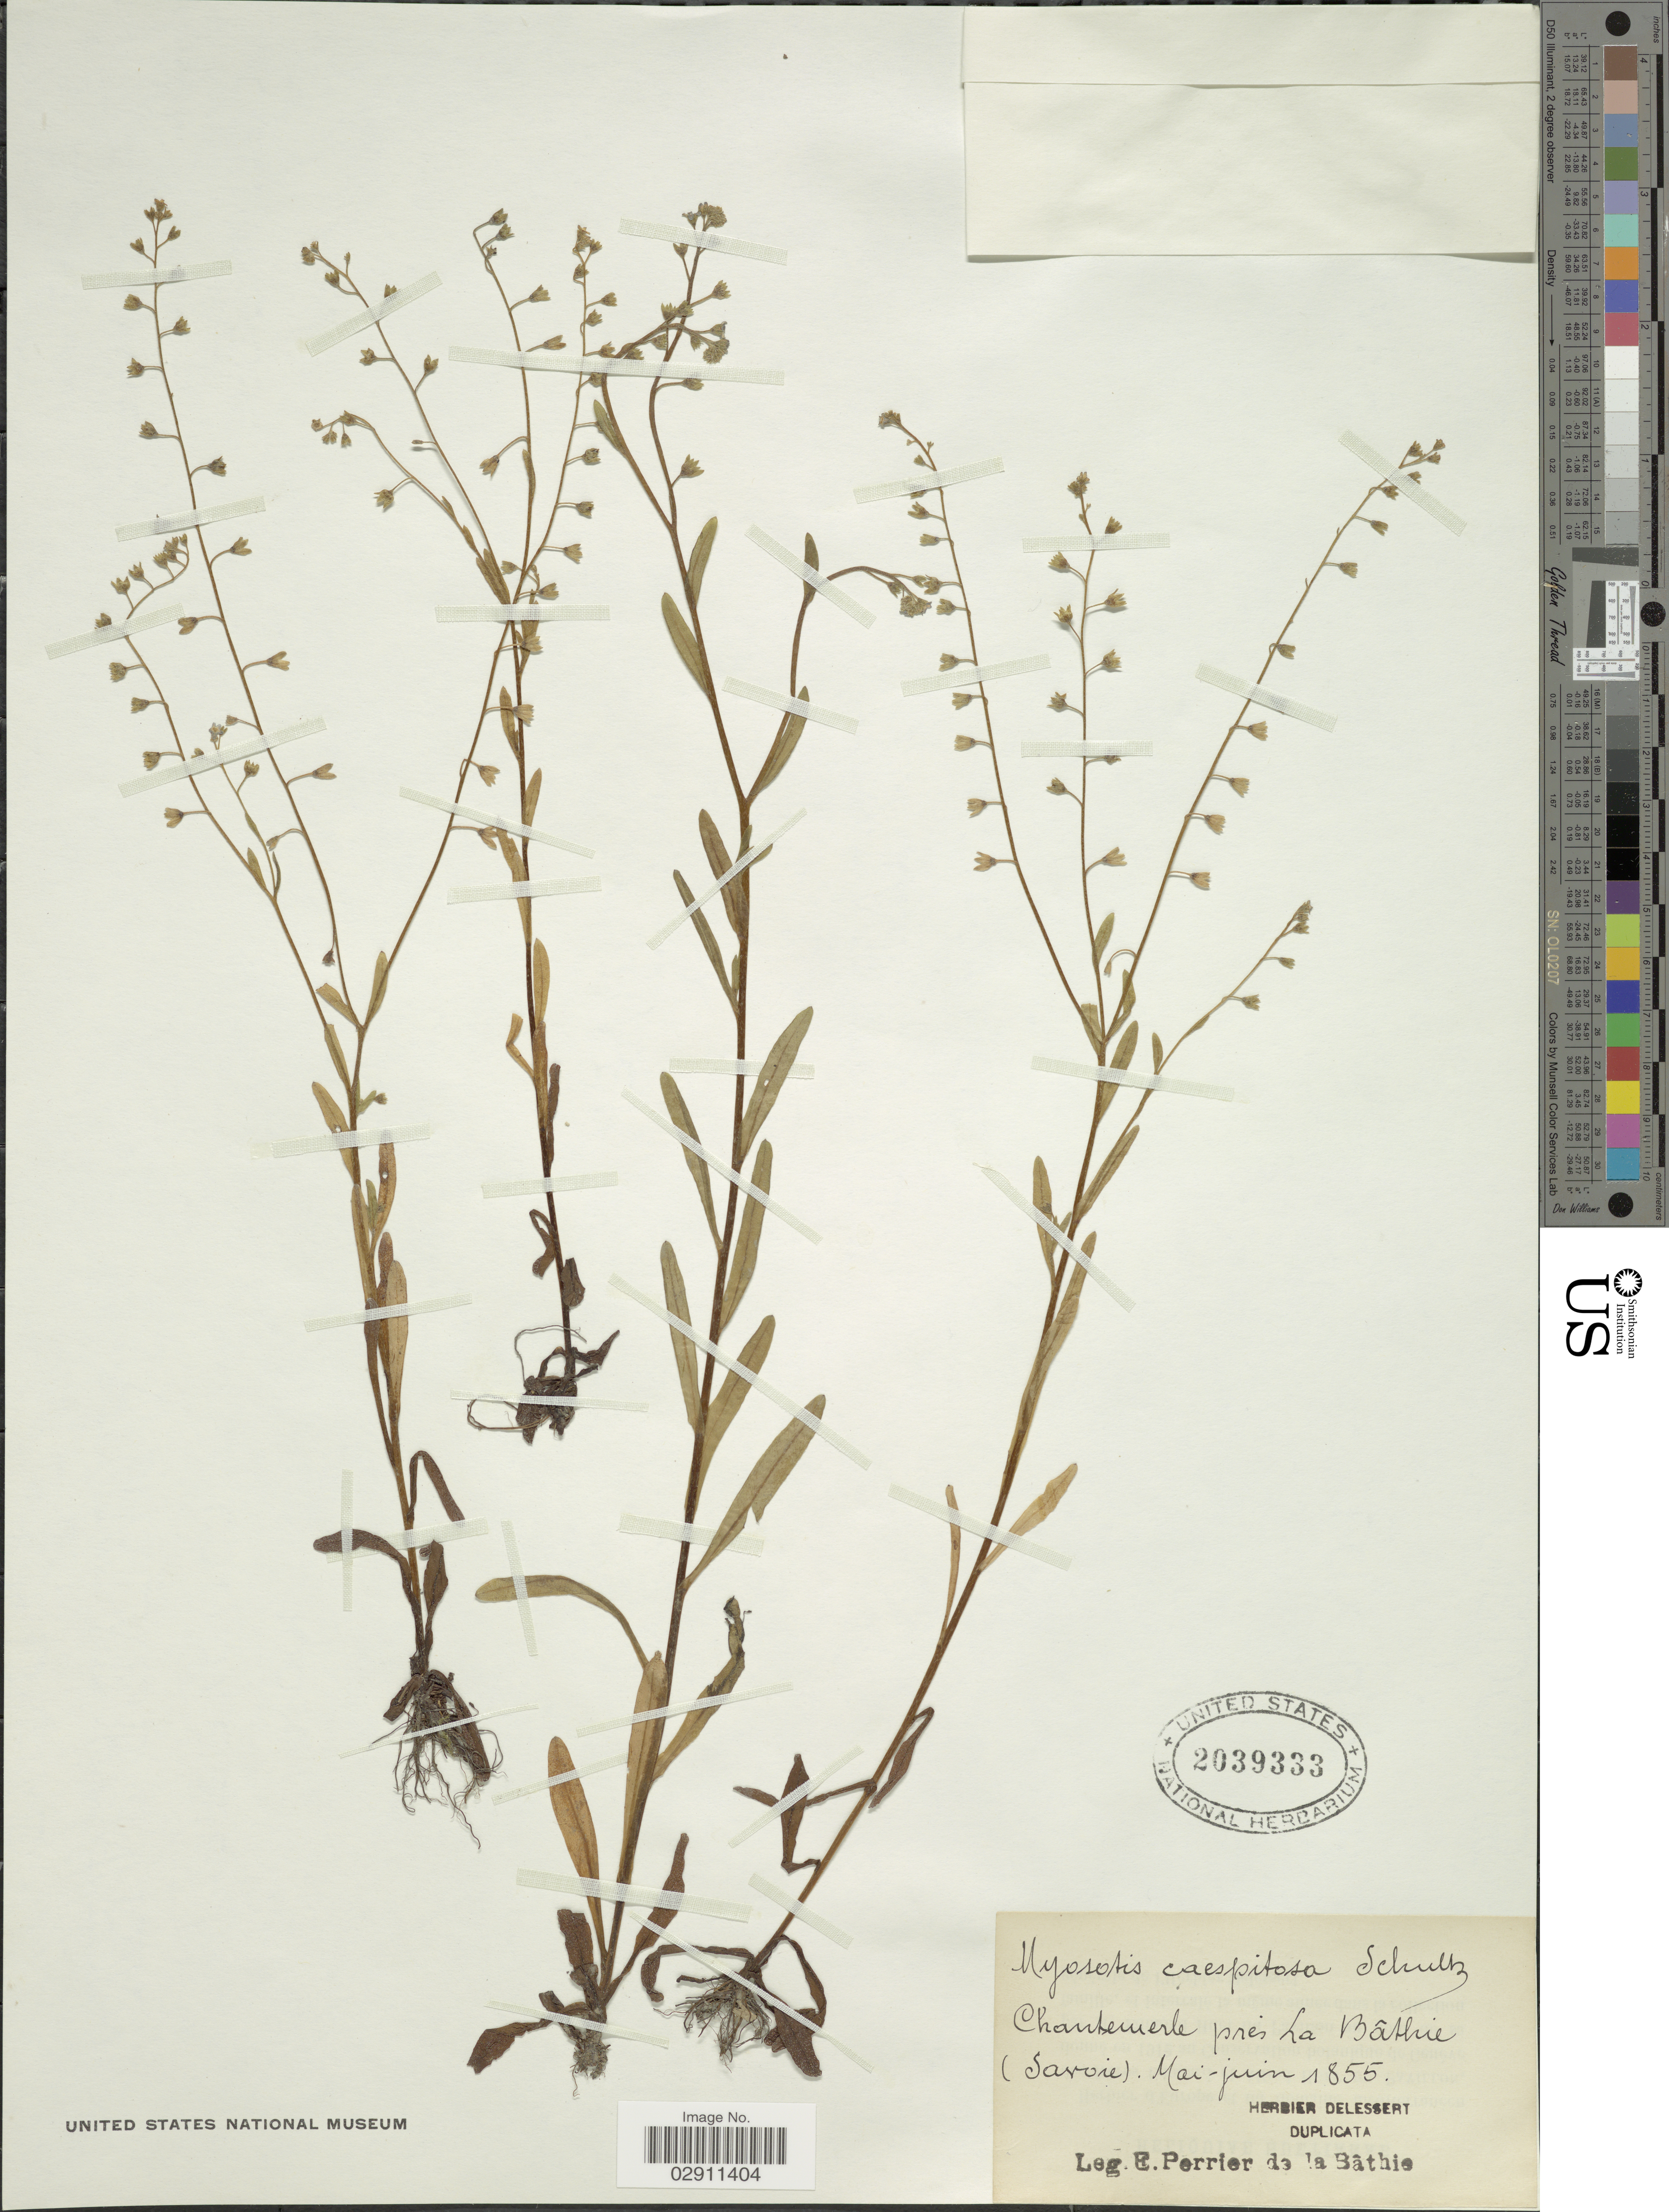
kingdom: Plantae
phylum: Tracheophyta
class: Magnoliopsida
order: Boraginales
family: Boraginaceae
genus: Myosotis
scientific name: Myosotis caespitosa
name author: Schultz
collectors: E. Perrier de la Bâthie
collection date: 1855-05/1855-06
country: France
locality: Chantemerle prés La Bâthie (Savoie).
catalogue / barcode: US 2039333